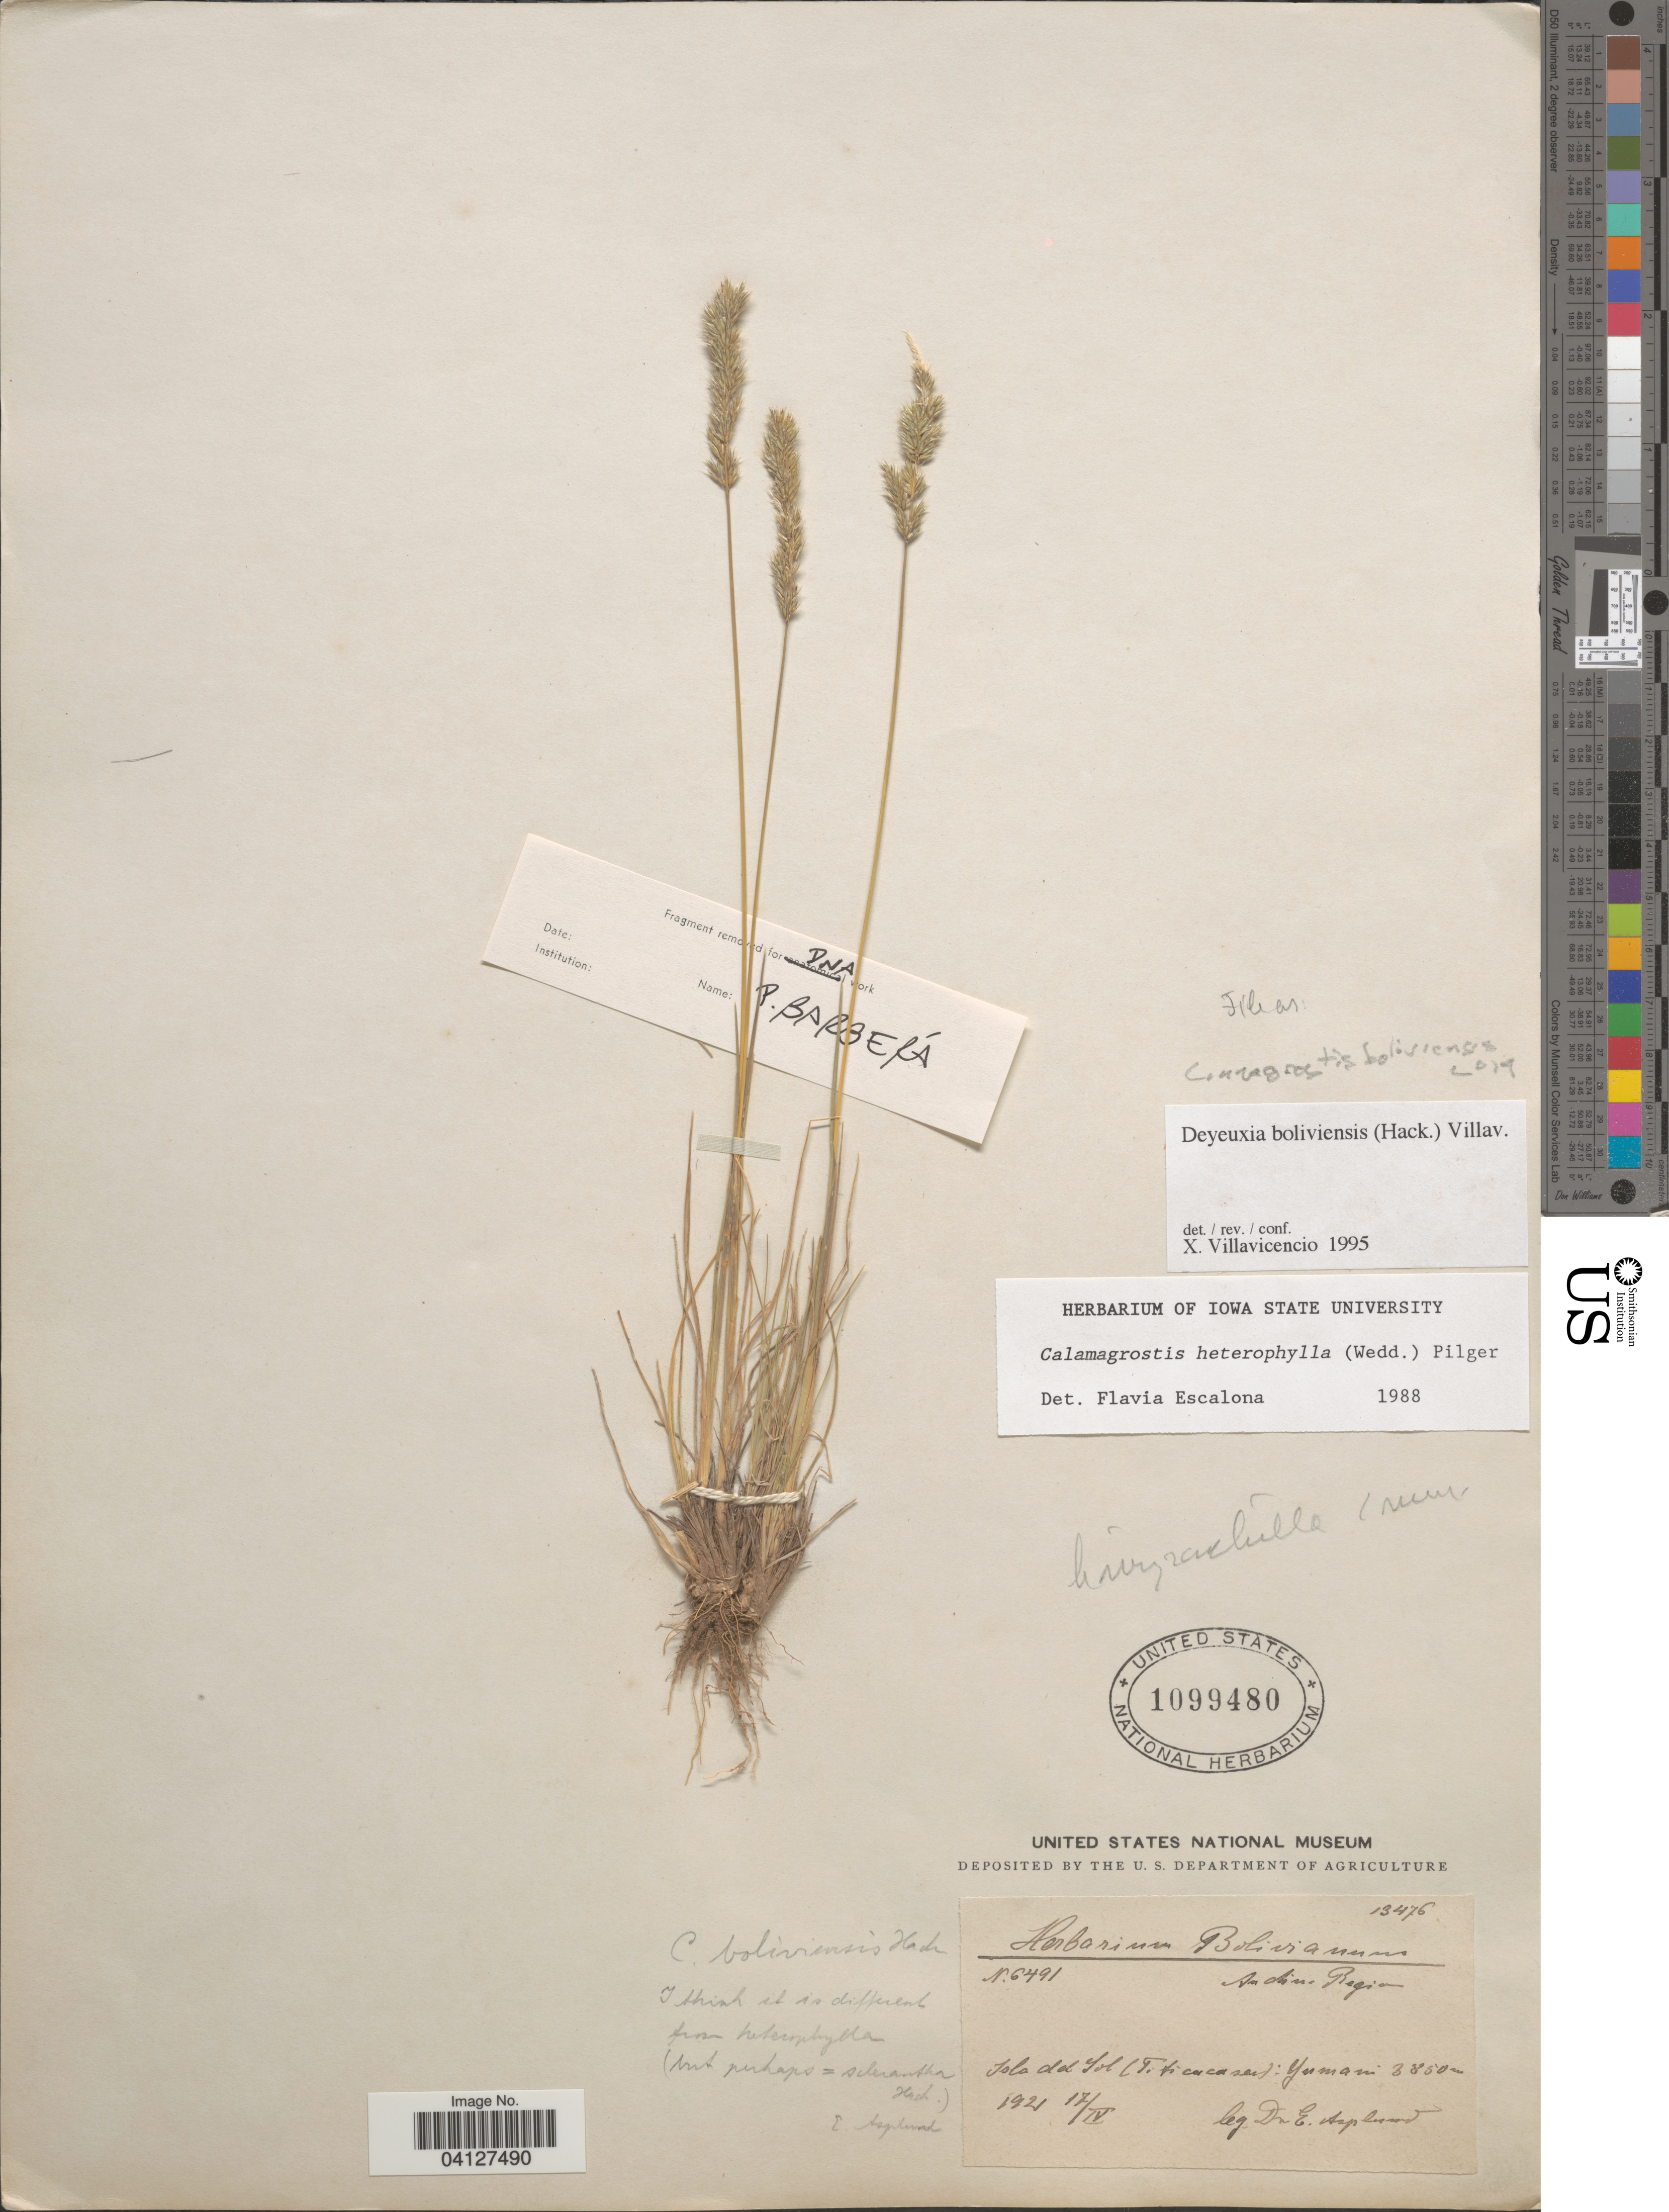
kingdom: Plantae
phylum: Tracheophyta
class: Liliopsida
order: Poales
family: Poaceae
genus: Deyeuxia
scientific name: Deyeuxia boliviensis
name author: (Hack.) Villav.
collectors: E. Asplund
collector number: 13476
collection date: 1921-04-17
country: Bolivia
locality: Bolivianum. Isla del Sol (Titicacaser [interpreted]): Yumani.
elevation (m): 3850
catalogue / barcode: US 1099480